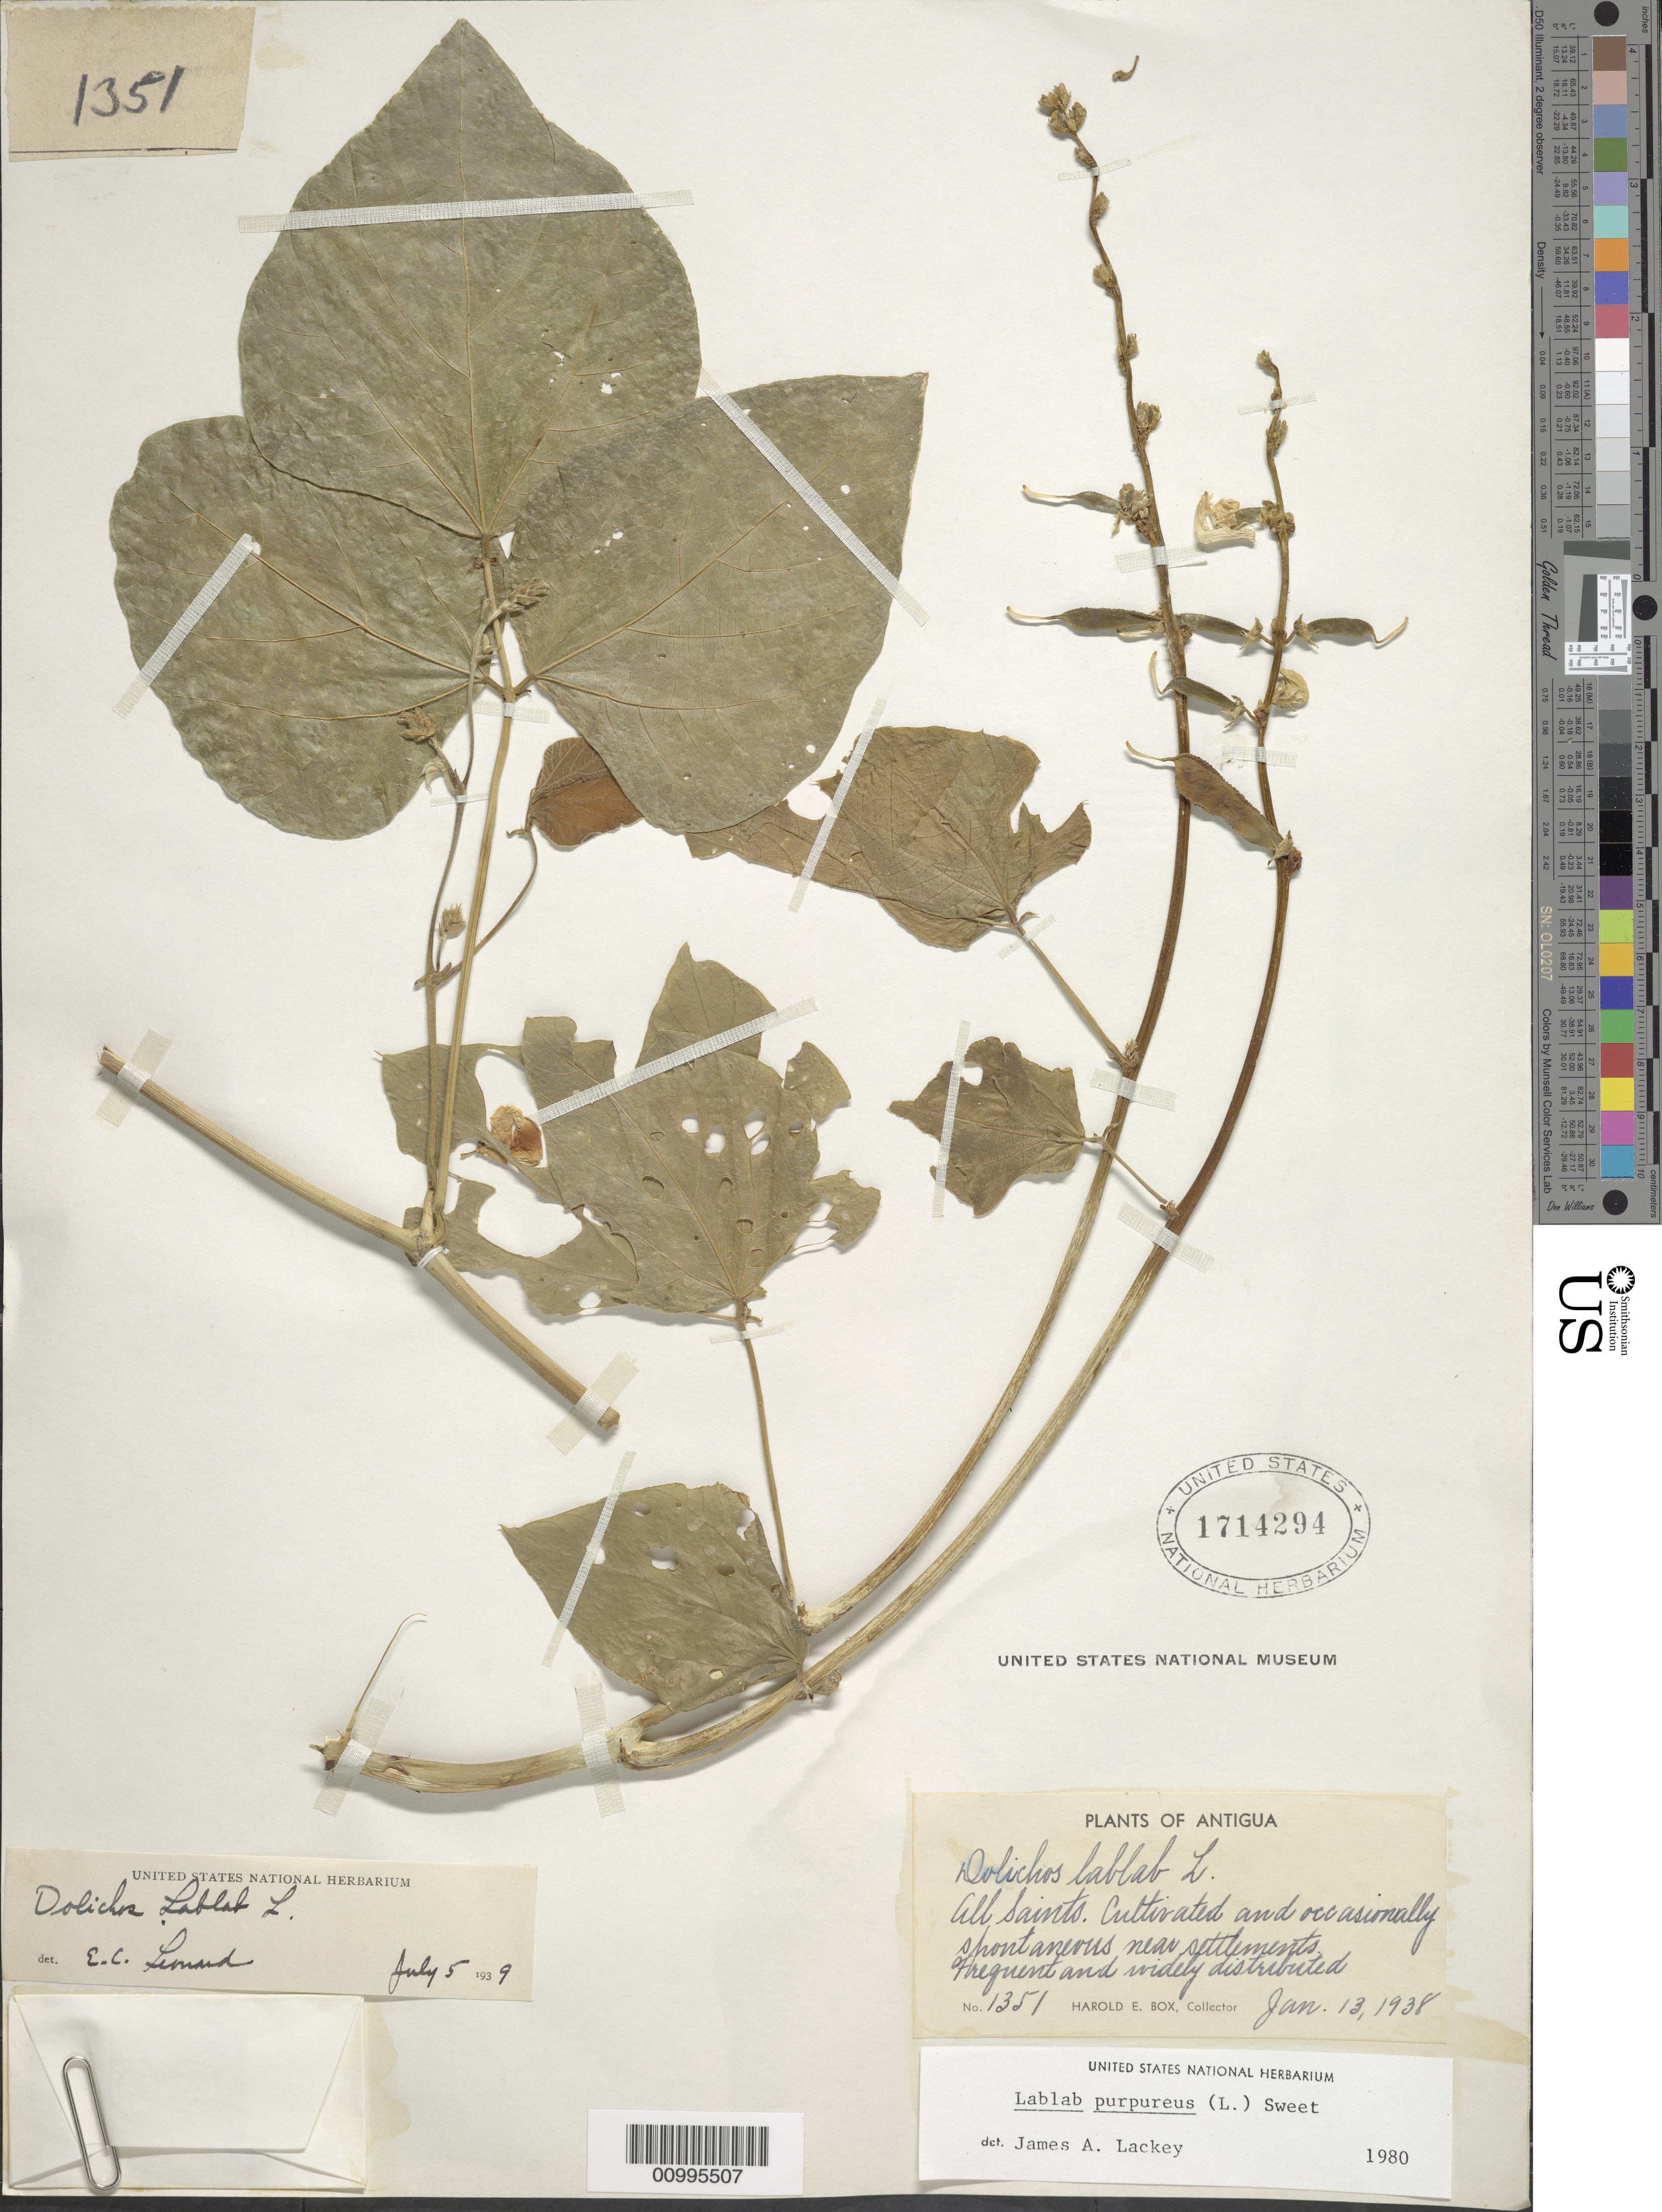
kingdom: Plantae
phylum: Tracheophyta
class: Magnoliopsida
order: Fabales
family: Fabaceae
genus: Lablab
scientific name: Lablab purpureus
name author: (L.) Sweet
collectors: H. E. Box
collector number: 1351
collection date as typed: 13 Jan 1938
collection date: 1938-01-13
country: Antigua and Barbuda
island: Leeward Is.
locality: All Saints. Occasionally spontaneous near settlements. Frequent and widely distributed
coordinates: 0 N, 0 E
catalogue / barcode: US 1714294